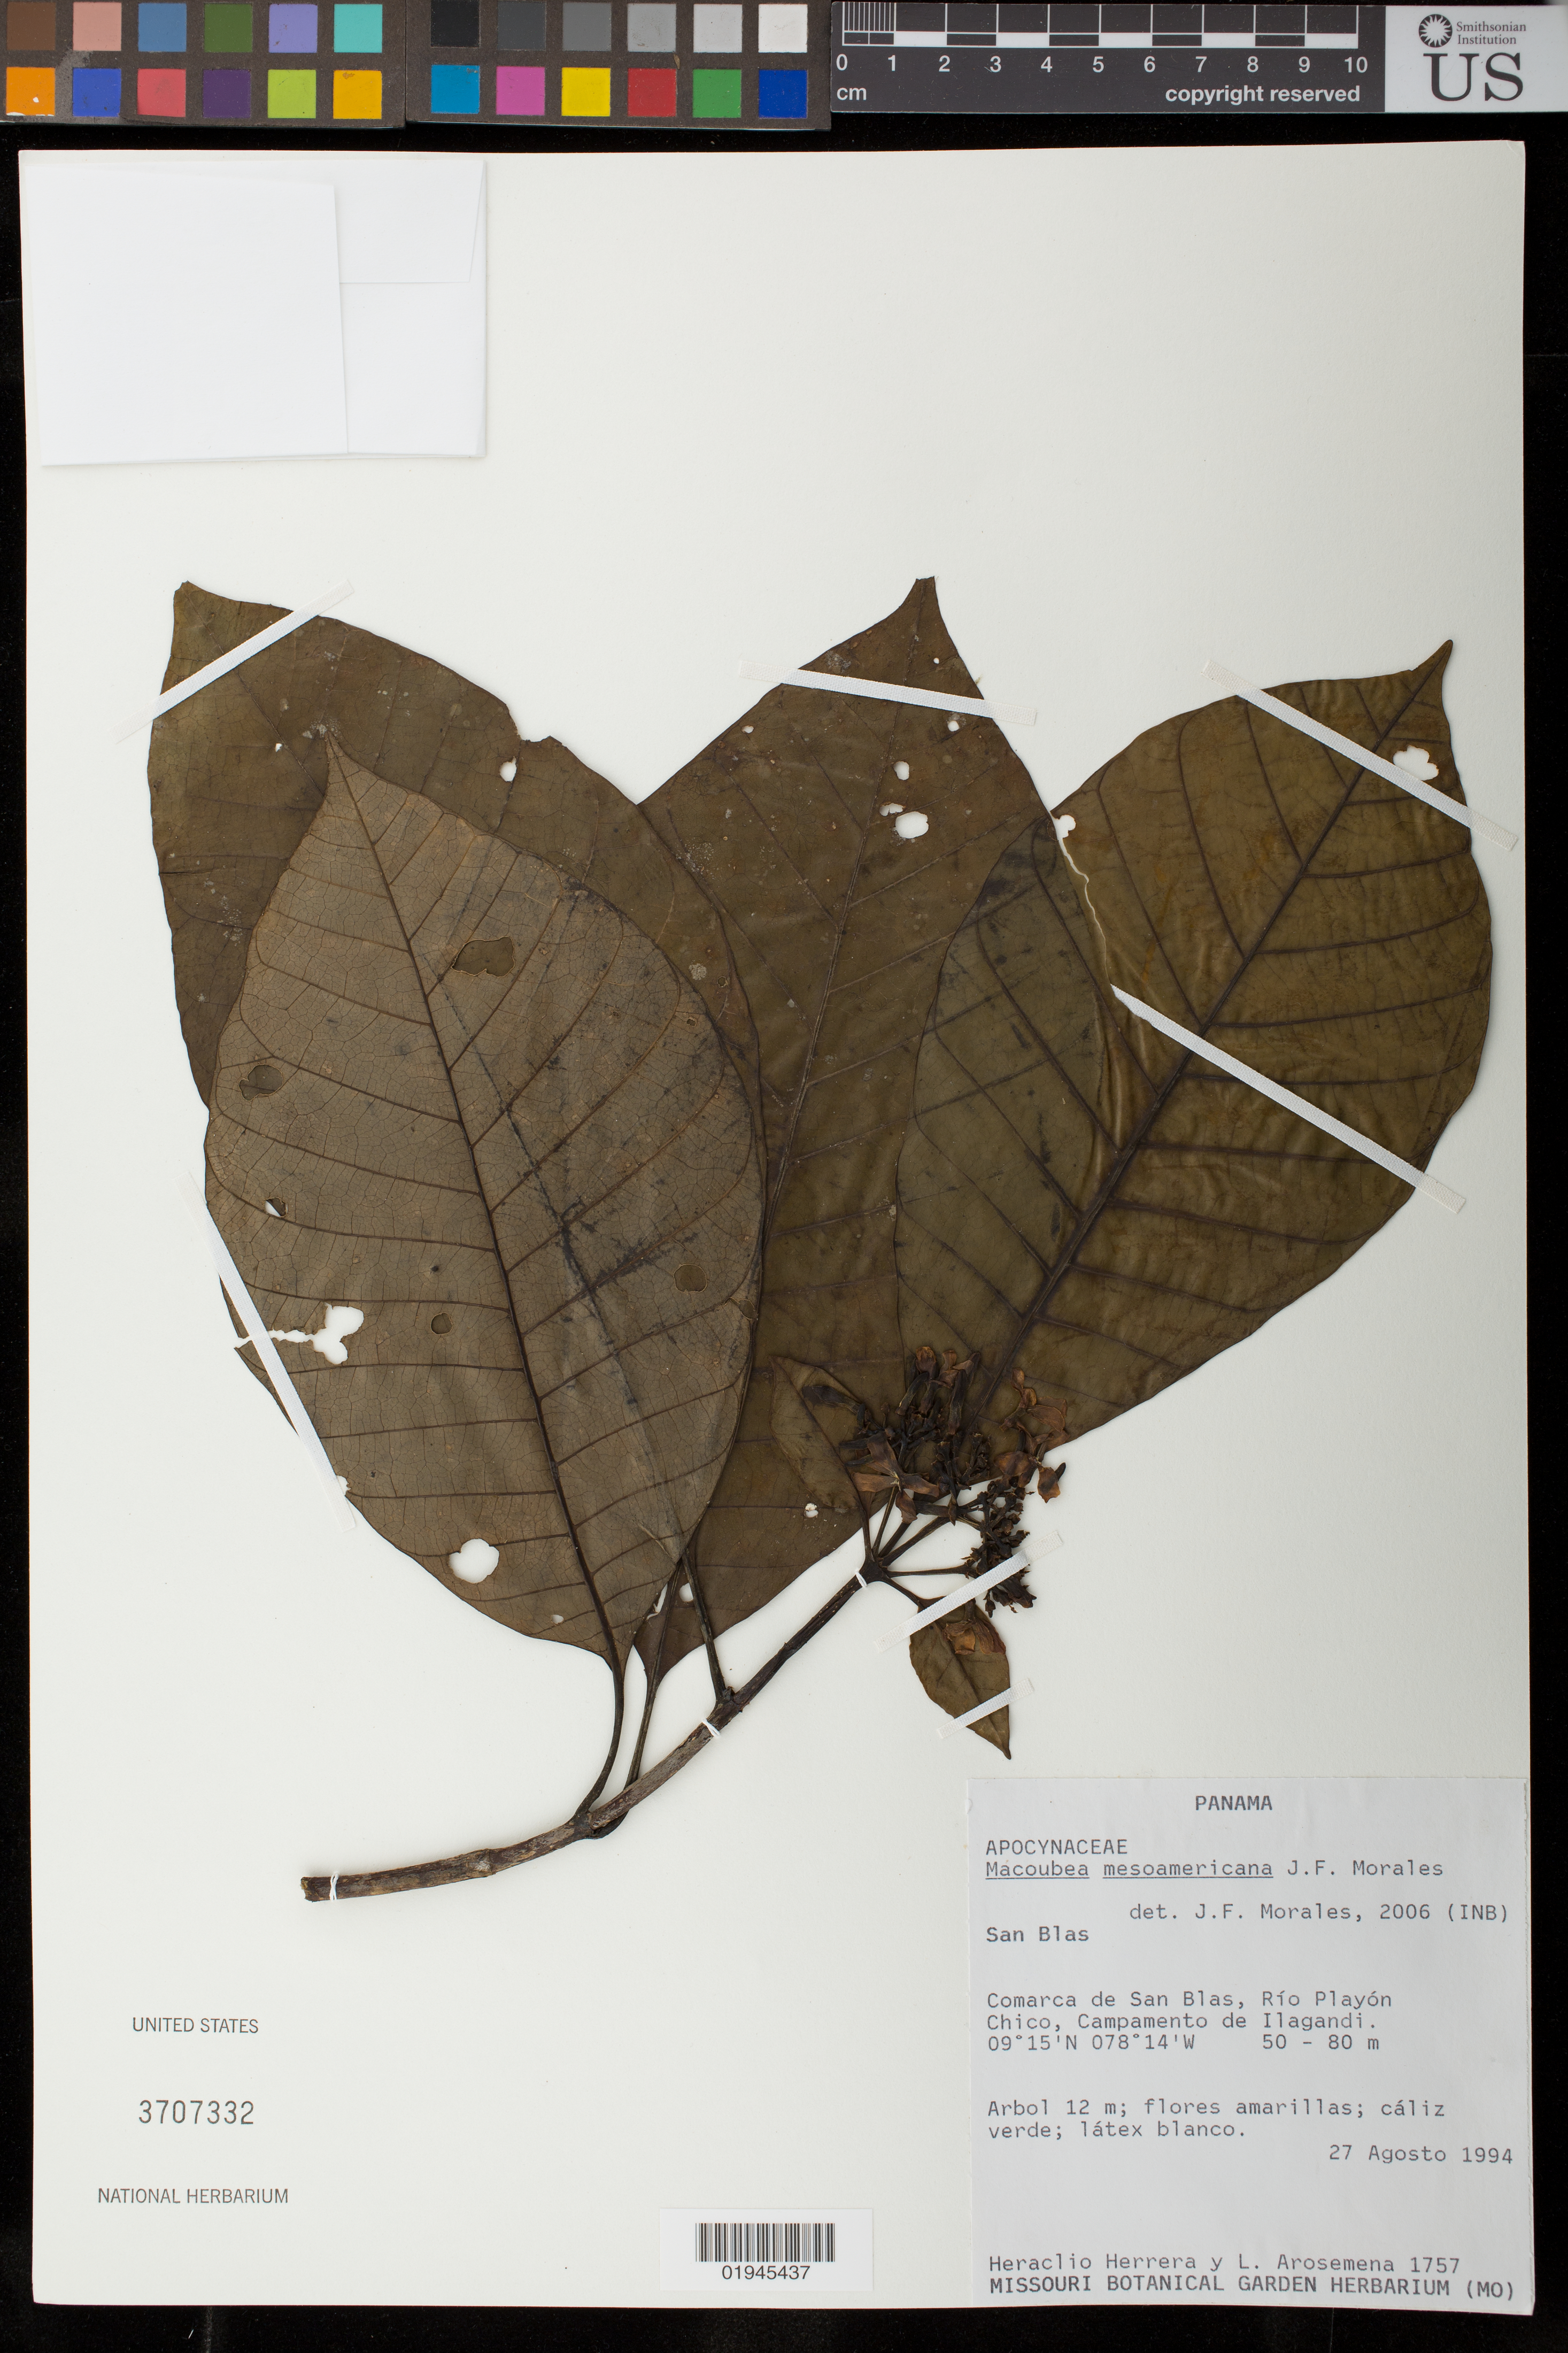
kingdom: Plantae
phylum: Tracheophyta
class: Magnoliopsida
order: Gentianales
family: Apocynaceae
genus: Macoubea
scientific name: Macoubea mesoamericana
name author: J.F. Morales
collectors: H. Herrera & L. Arosemena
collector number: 1757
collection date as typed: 27 Aug 1994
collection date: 1994-08-27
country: Panama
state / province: Kuna Yala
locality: Comarca de San Blas, Río Playón Chico, Campamento de Ilagandi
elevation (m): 50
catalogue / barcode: US 3707332